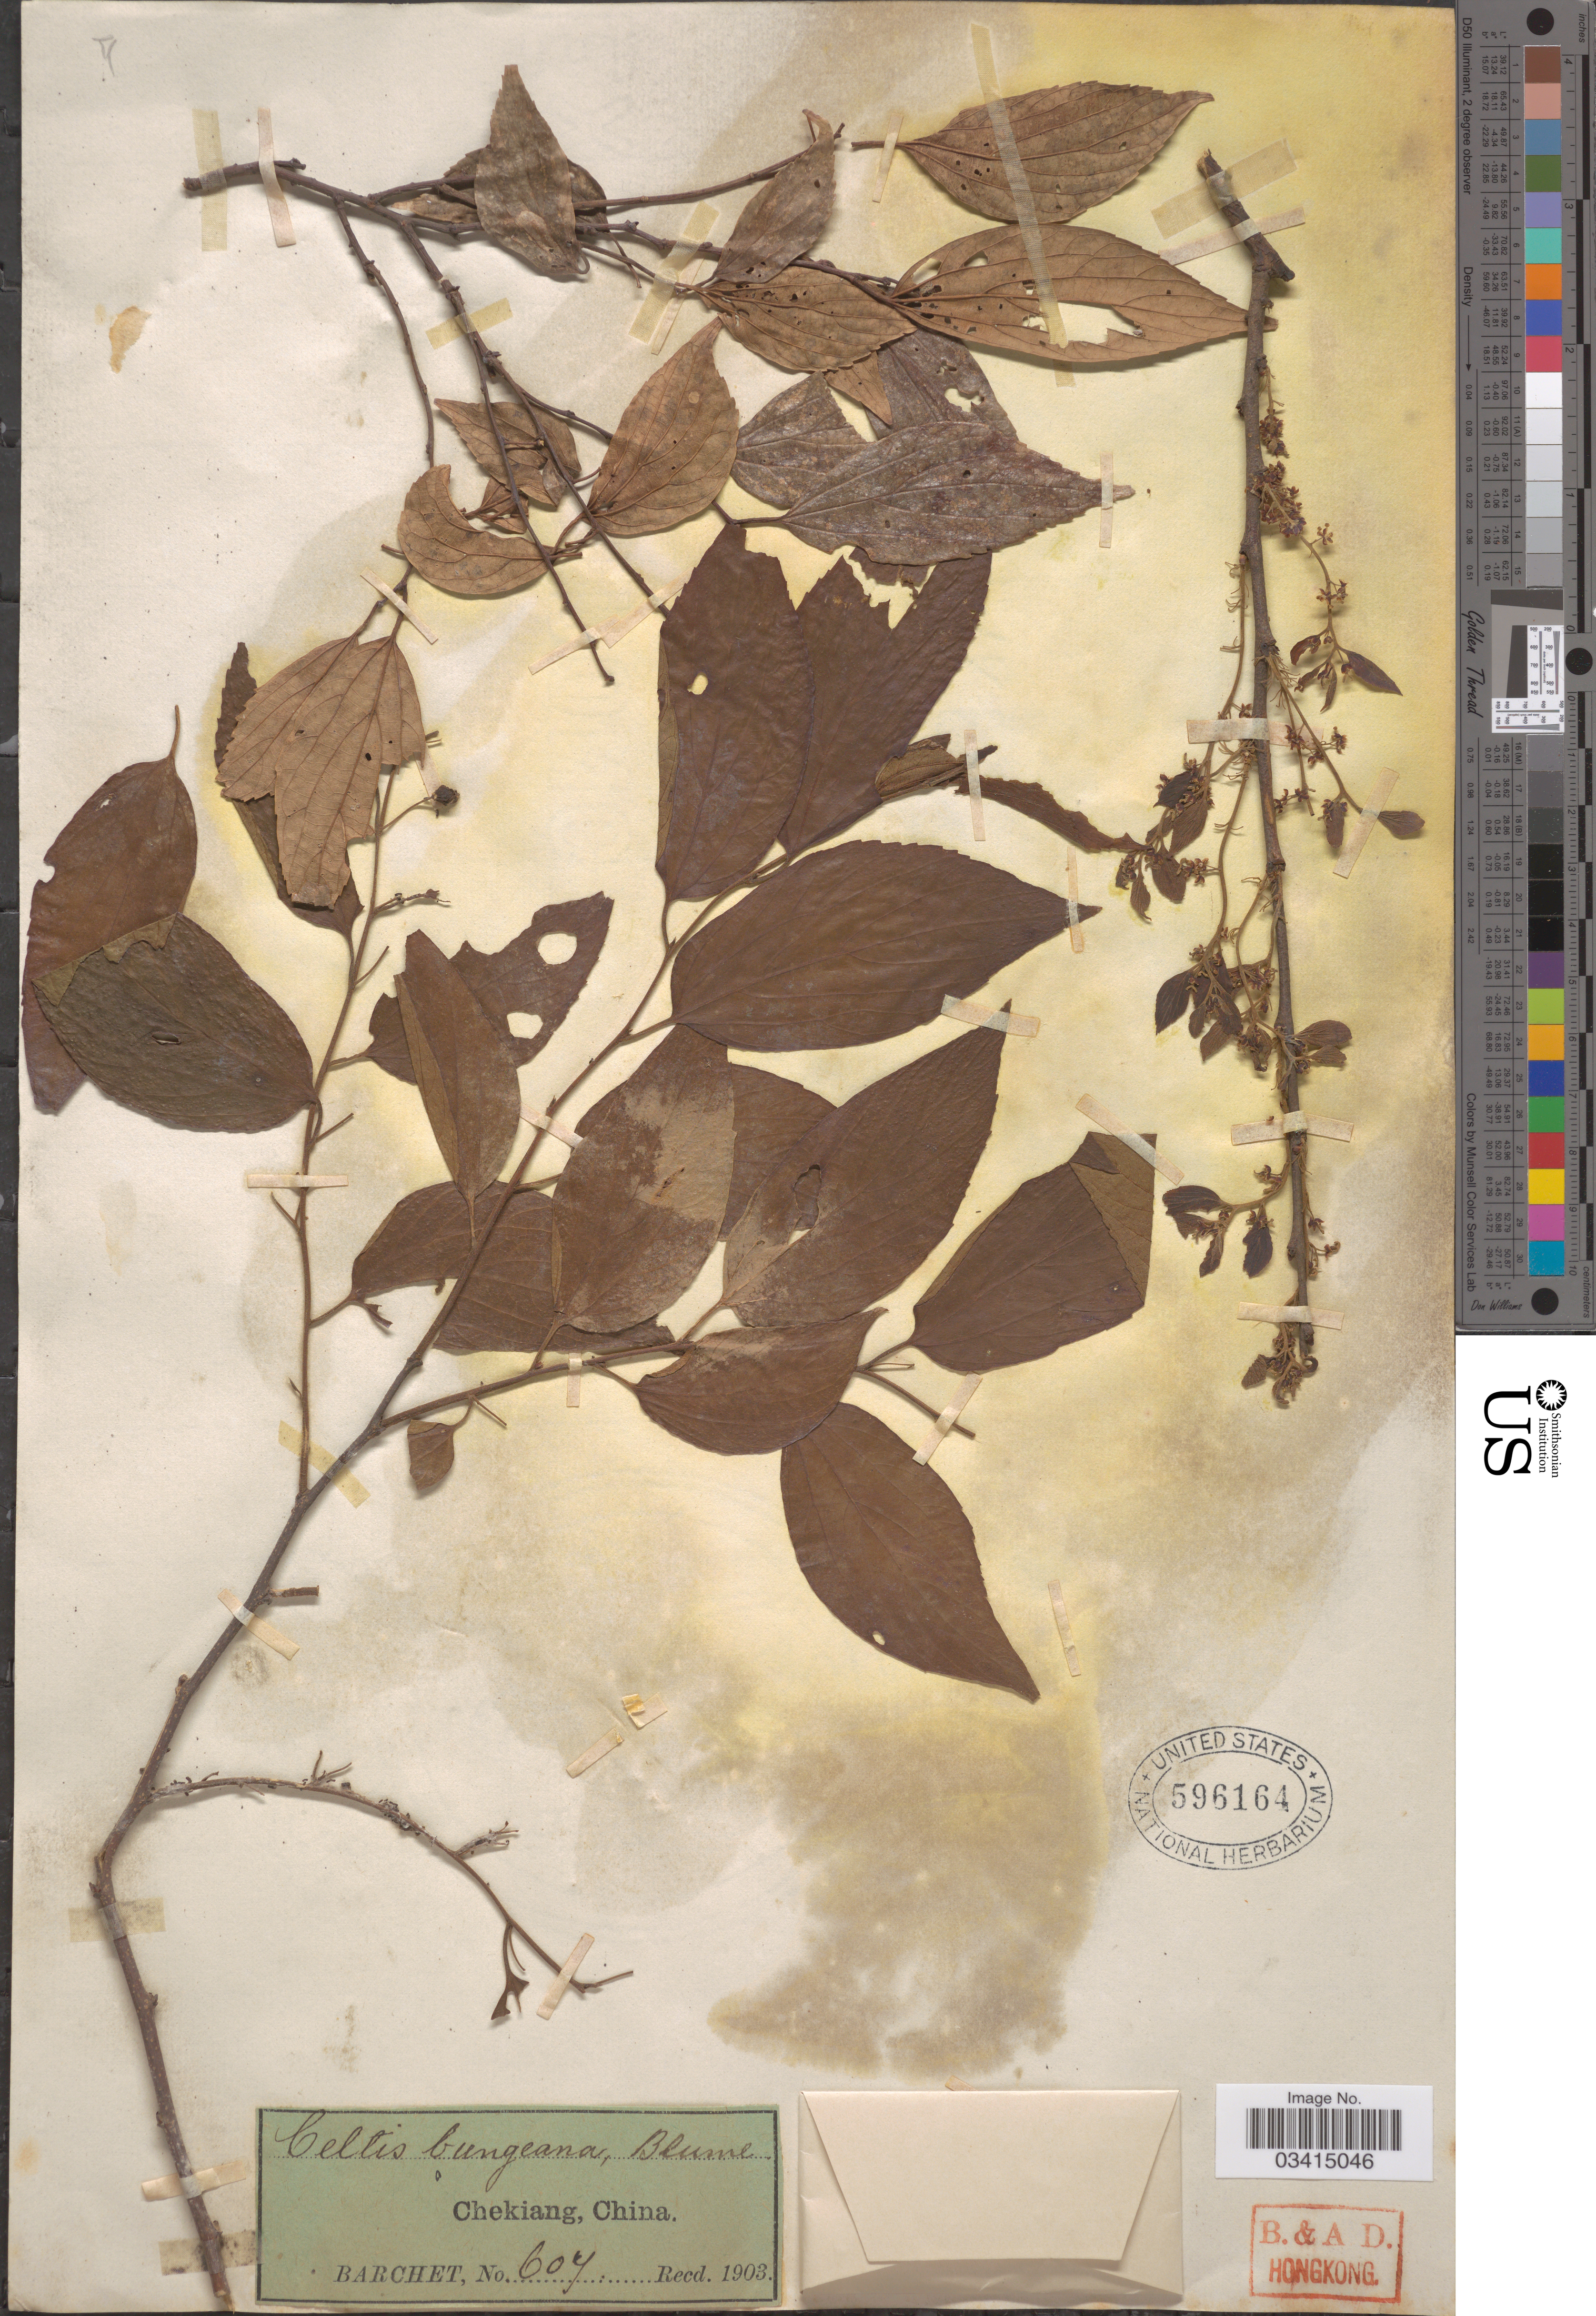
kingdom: Plantae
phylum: Tracheophyta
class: Magnoliopsida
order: Rosales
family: Cannabaceae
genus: Celtis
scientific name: Celtis bungeana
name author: Blume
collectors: Barchet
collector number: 604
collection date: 1903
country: China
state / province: Zhejiang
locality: Chekiang.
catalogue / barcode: US 596164